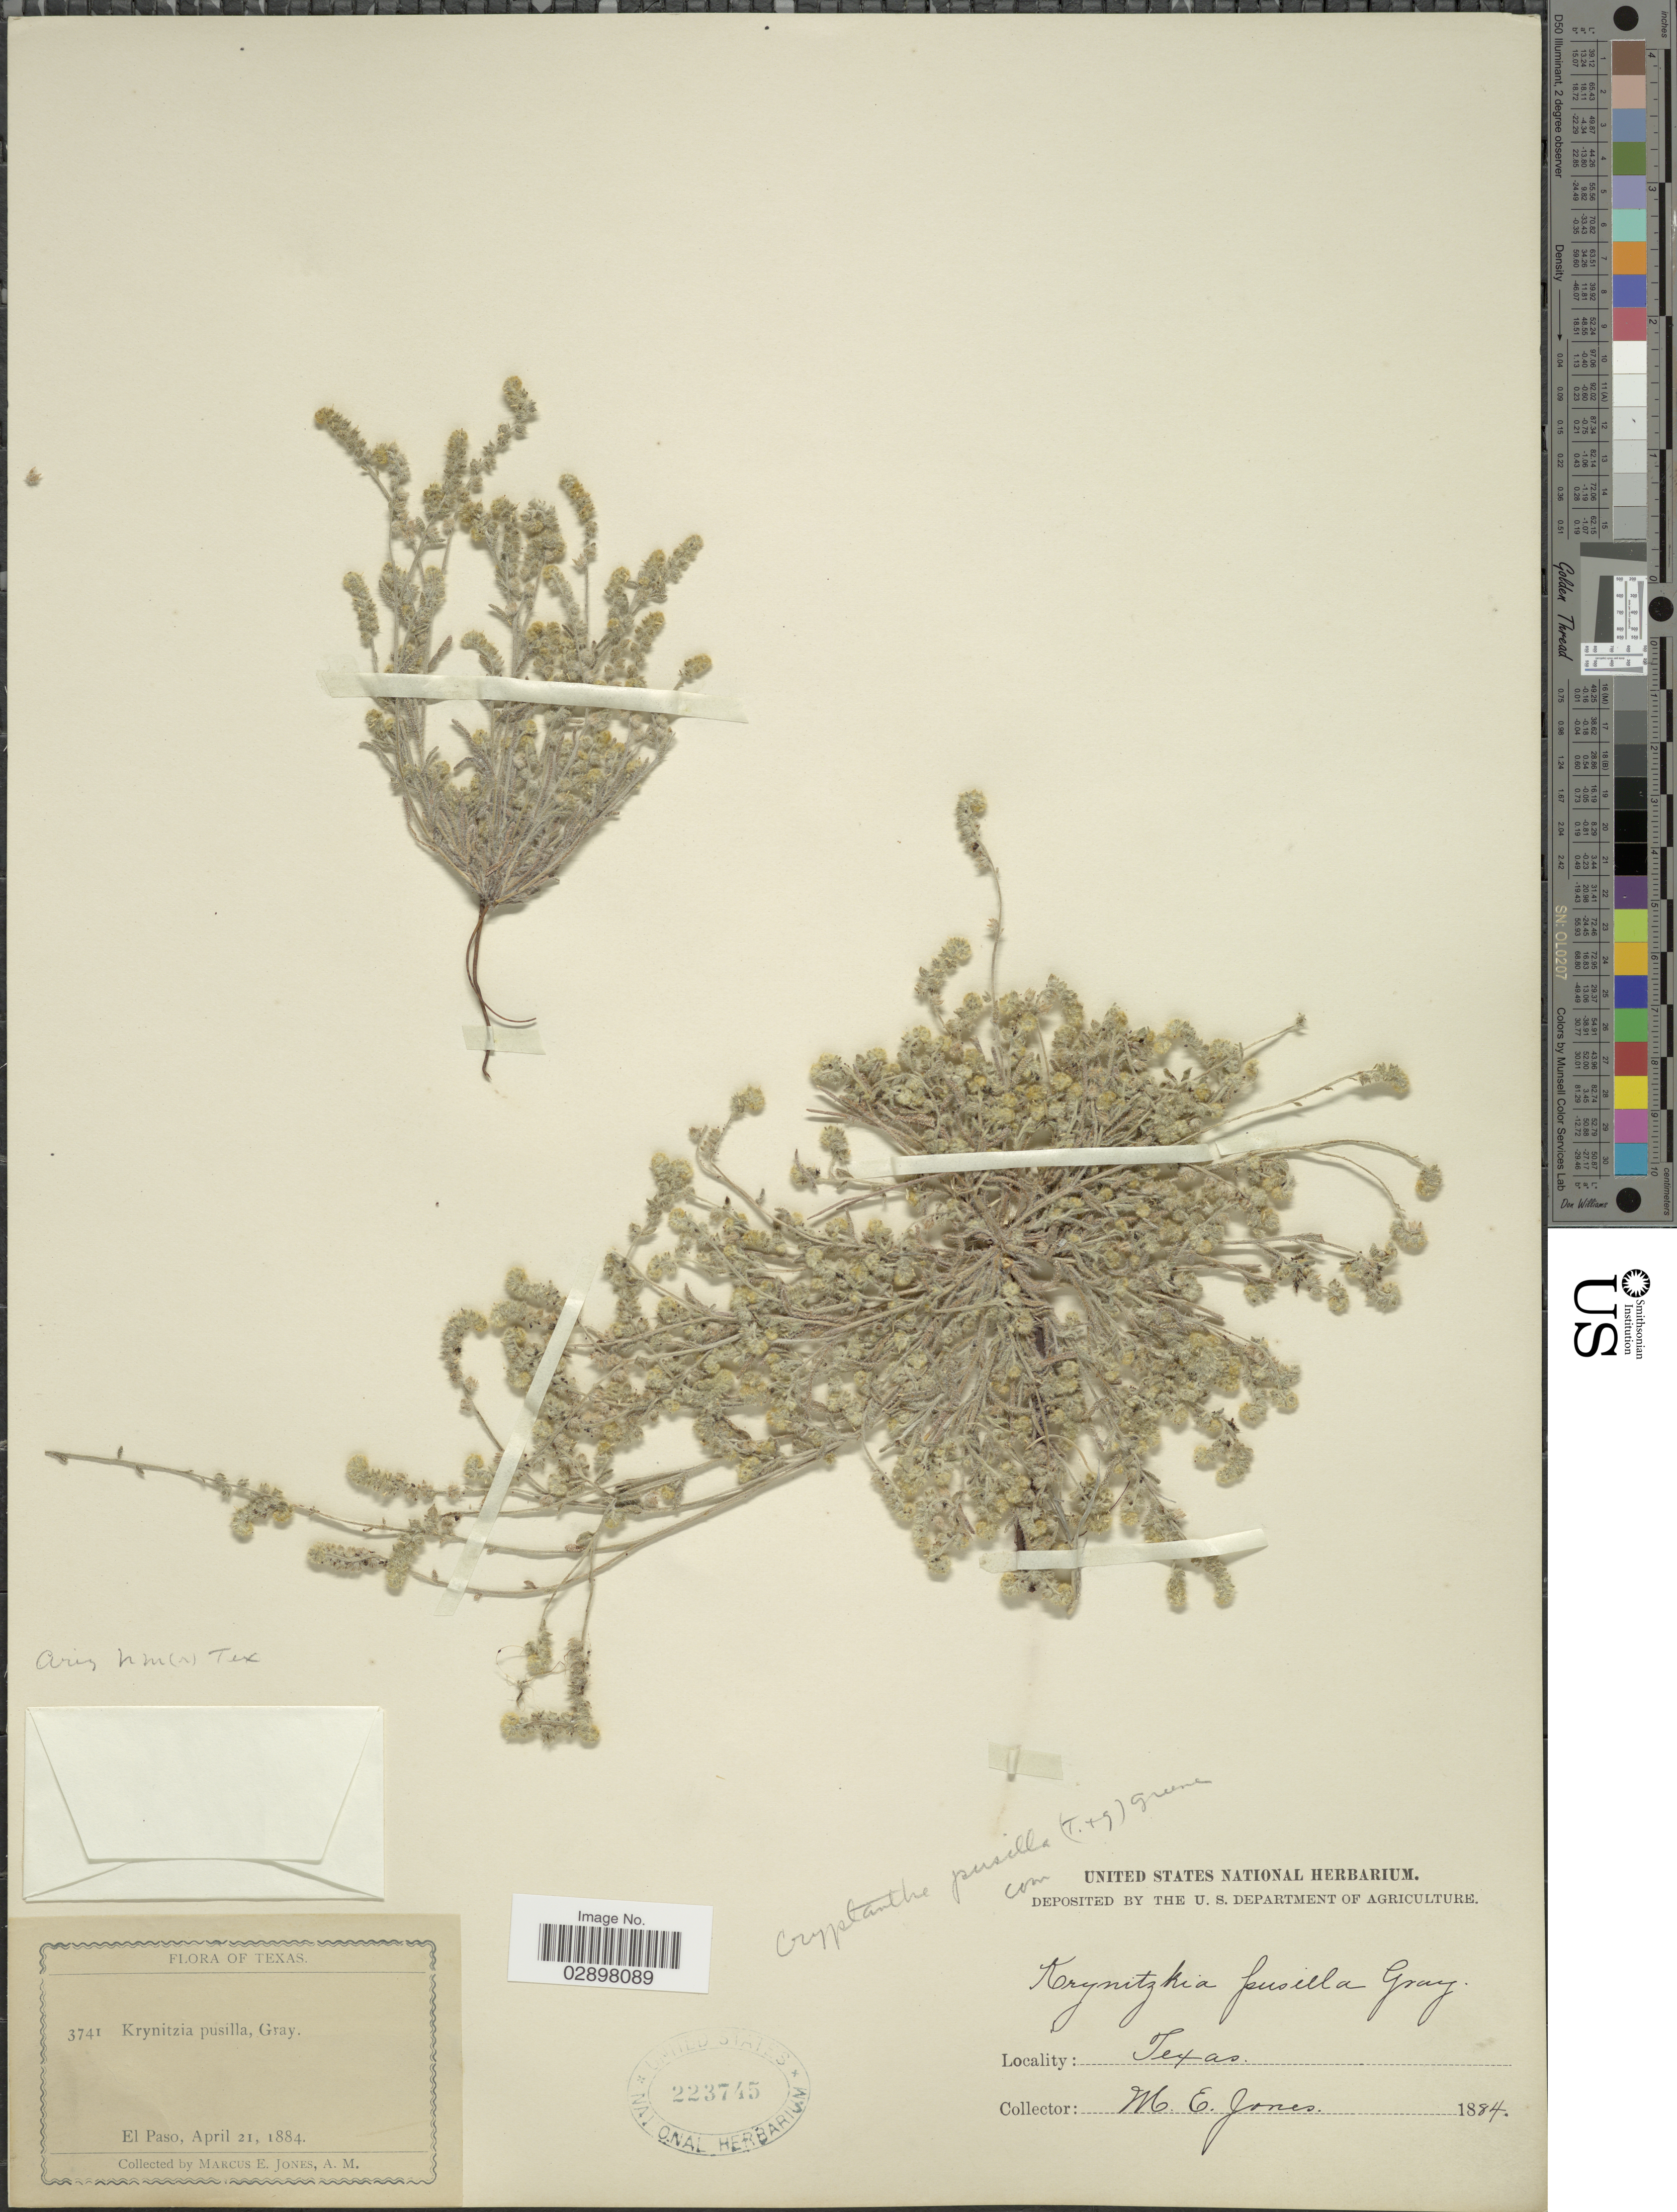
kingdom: Plantae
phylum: Tracheophyta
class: Magnoliopsida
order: Boraginales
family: Boraginaceae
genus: Cryptantha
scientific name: Cryptantha pusilla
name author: (Torr. & A. Gray) Greene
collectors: M. E. Jones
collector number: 3741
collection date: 1884-04-21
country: United States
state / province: Texas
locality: El Paso.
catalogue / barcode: US 223745